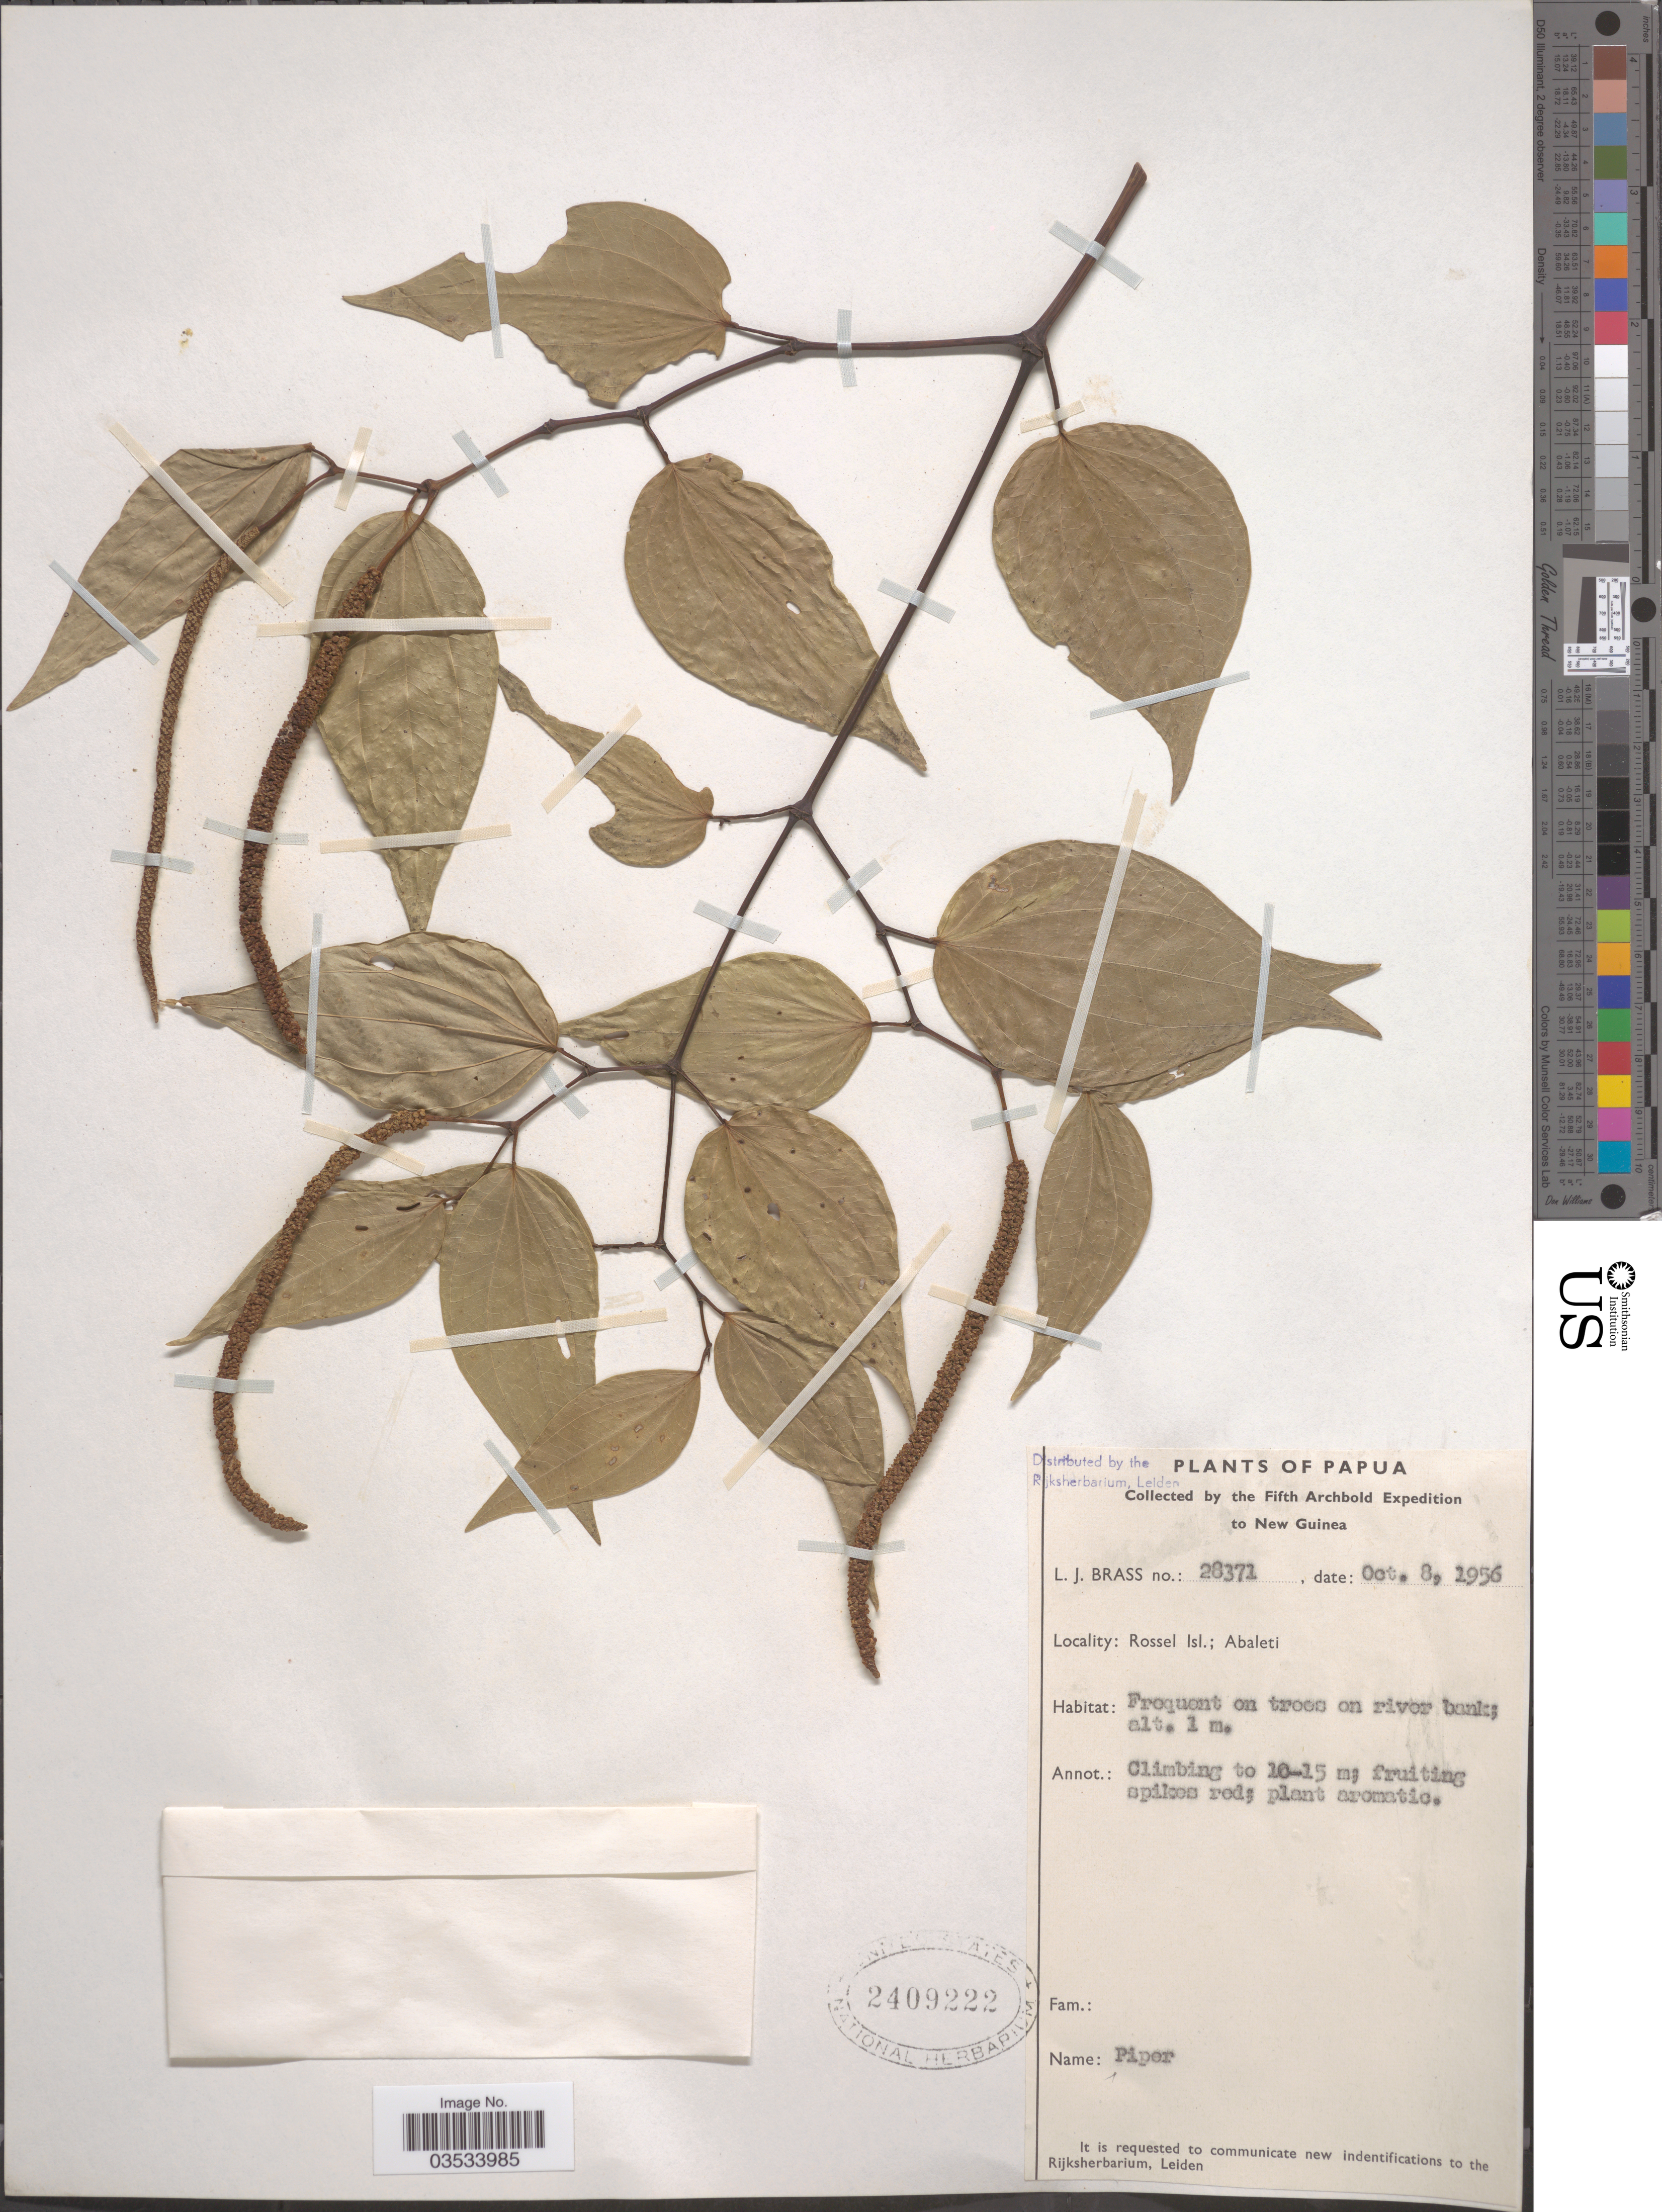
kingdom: Plantae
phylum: Tracheophyta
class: Magnoliopsida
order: Piperales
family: Piperaceae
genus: Piper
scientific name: Piper sp.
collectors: L. J. Brass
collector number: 28371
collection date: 1956-10-08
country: Papua New Guinea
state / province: Milne Bay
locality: Papua. New Guinea. Rossel Isl.; Abaleti.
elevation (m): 1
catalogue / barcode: US 2409222